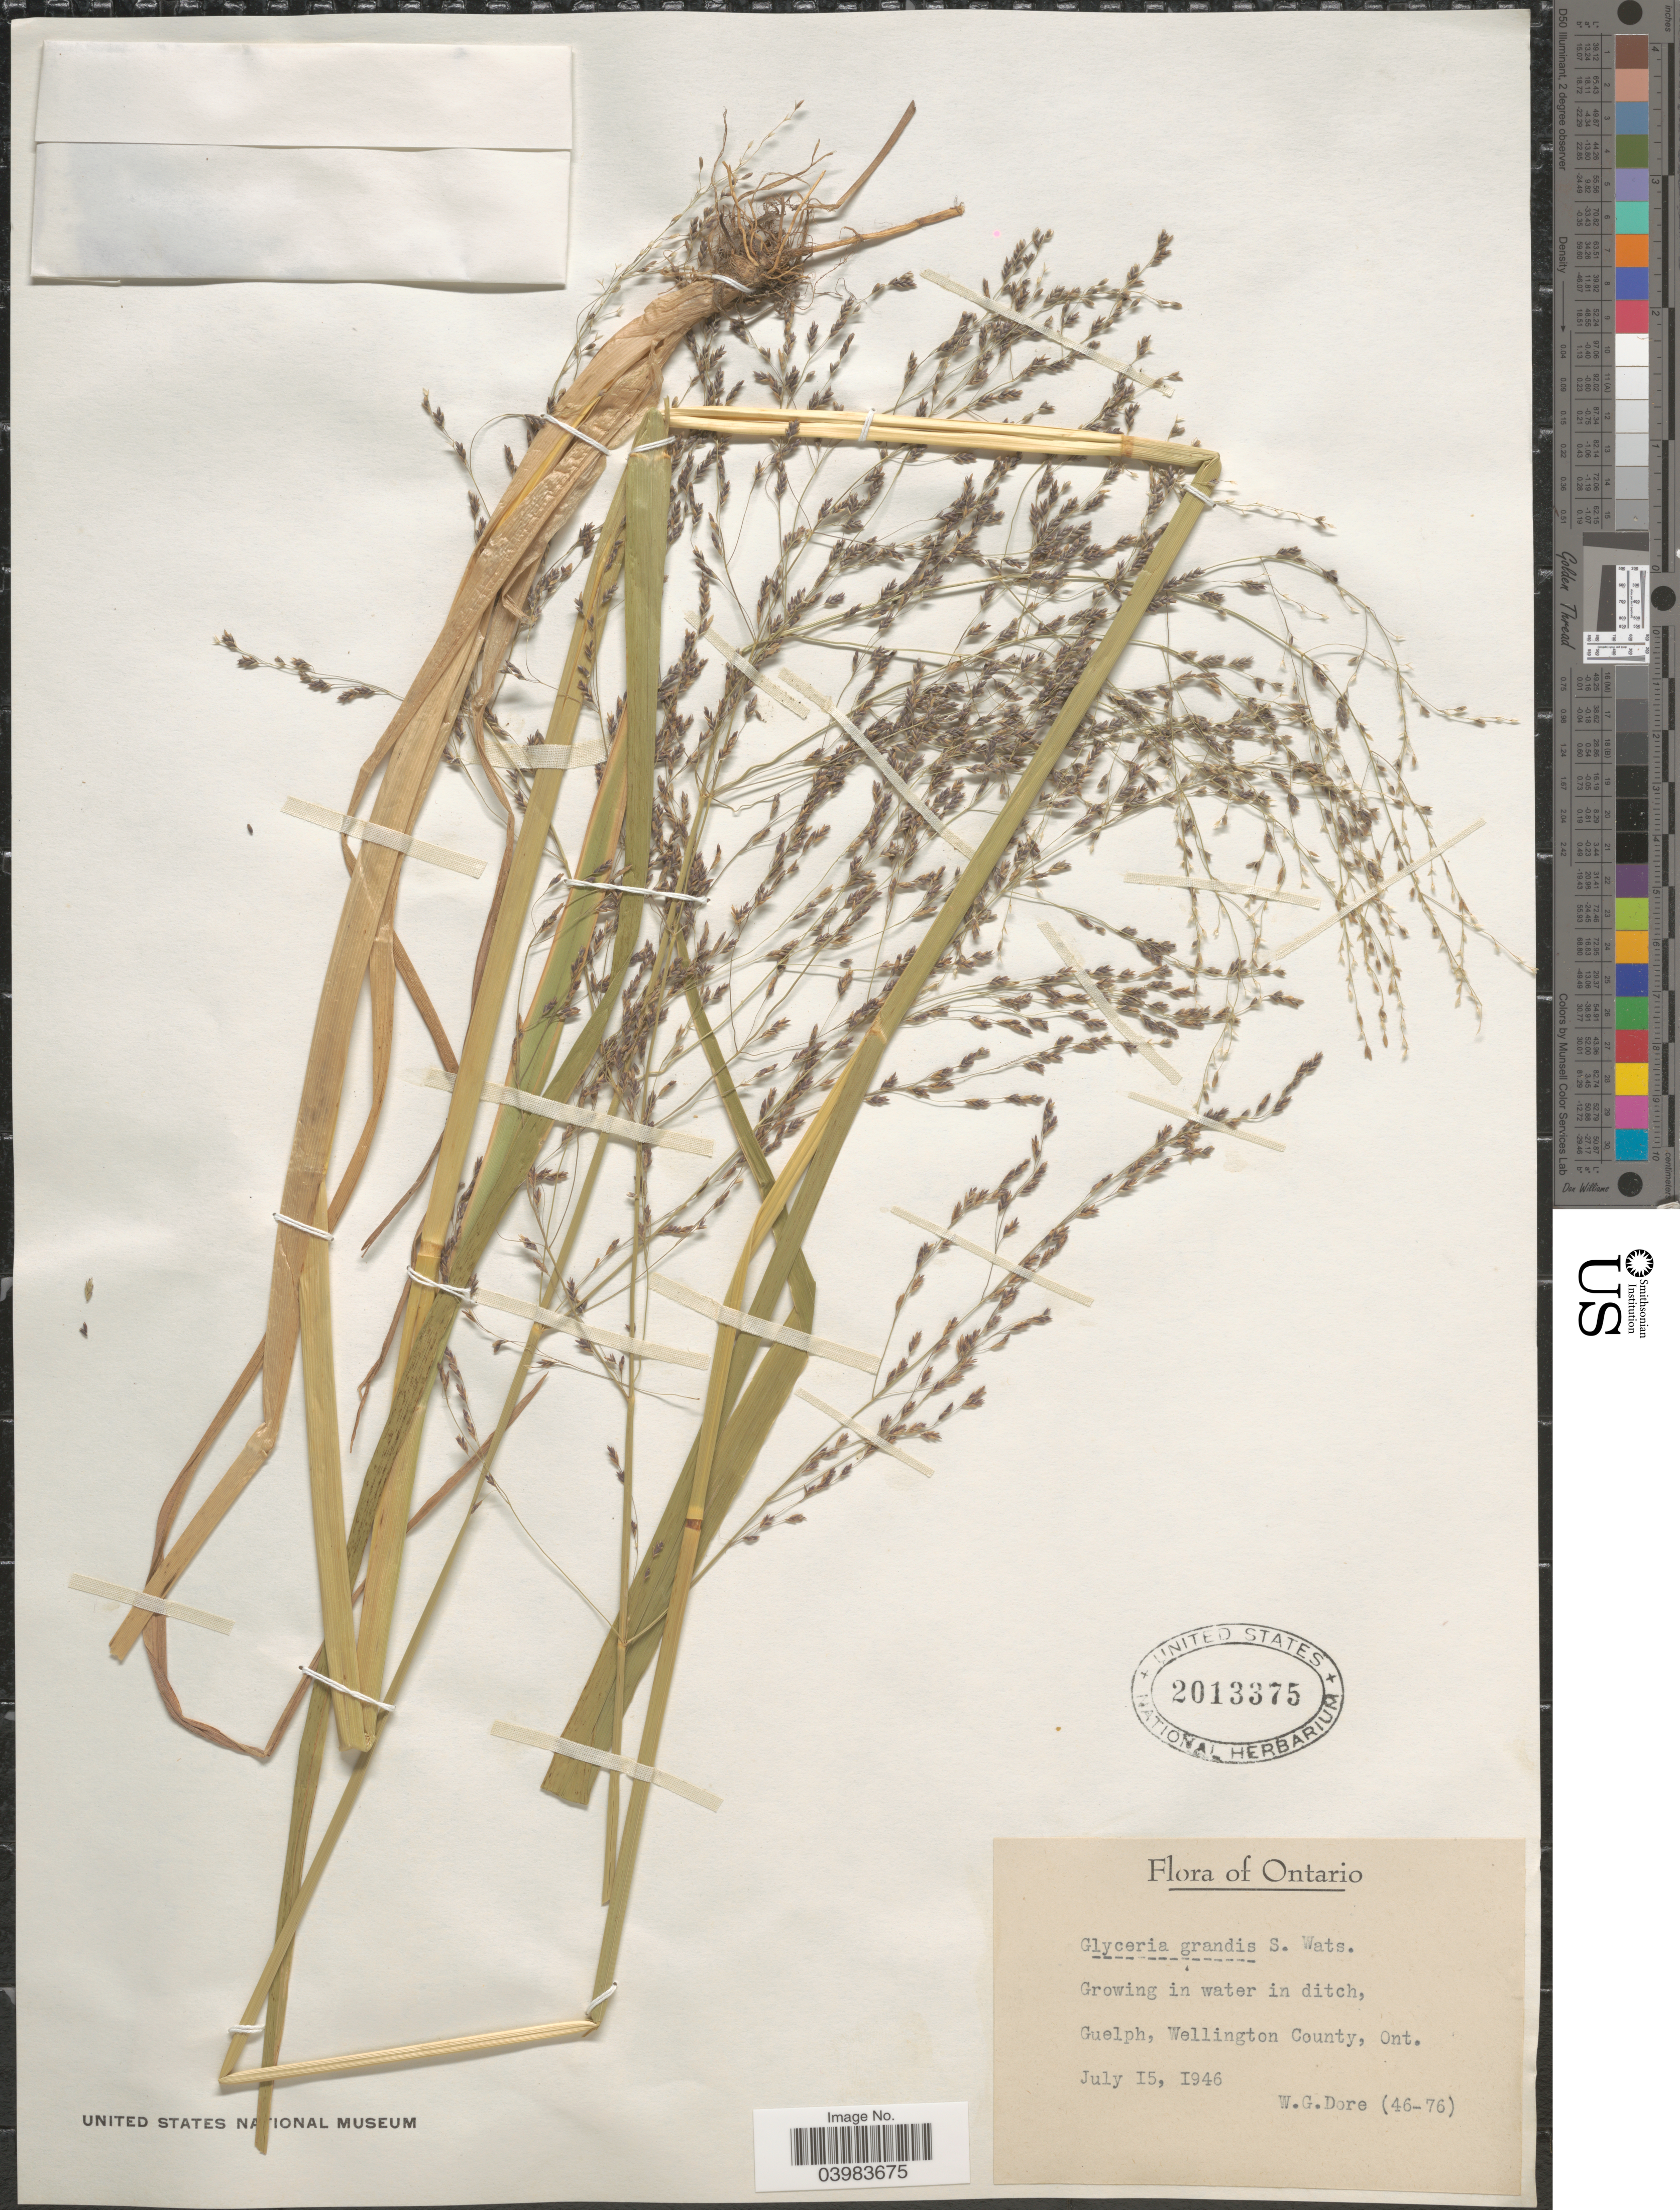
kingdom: Plantae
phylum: Tracheophyta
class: Liliopsida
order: Poales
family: Poaceae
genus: Glyceria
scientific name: Glyceria grandis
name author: S. Watson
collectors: W. Dore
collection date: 1946-07-15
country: Canada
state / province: Ontario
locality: In water in ditch, Guelph, Wellington County.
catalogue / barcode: US 2013375